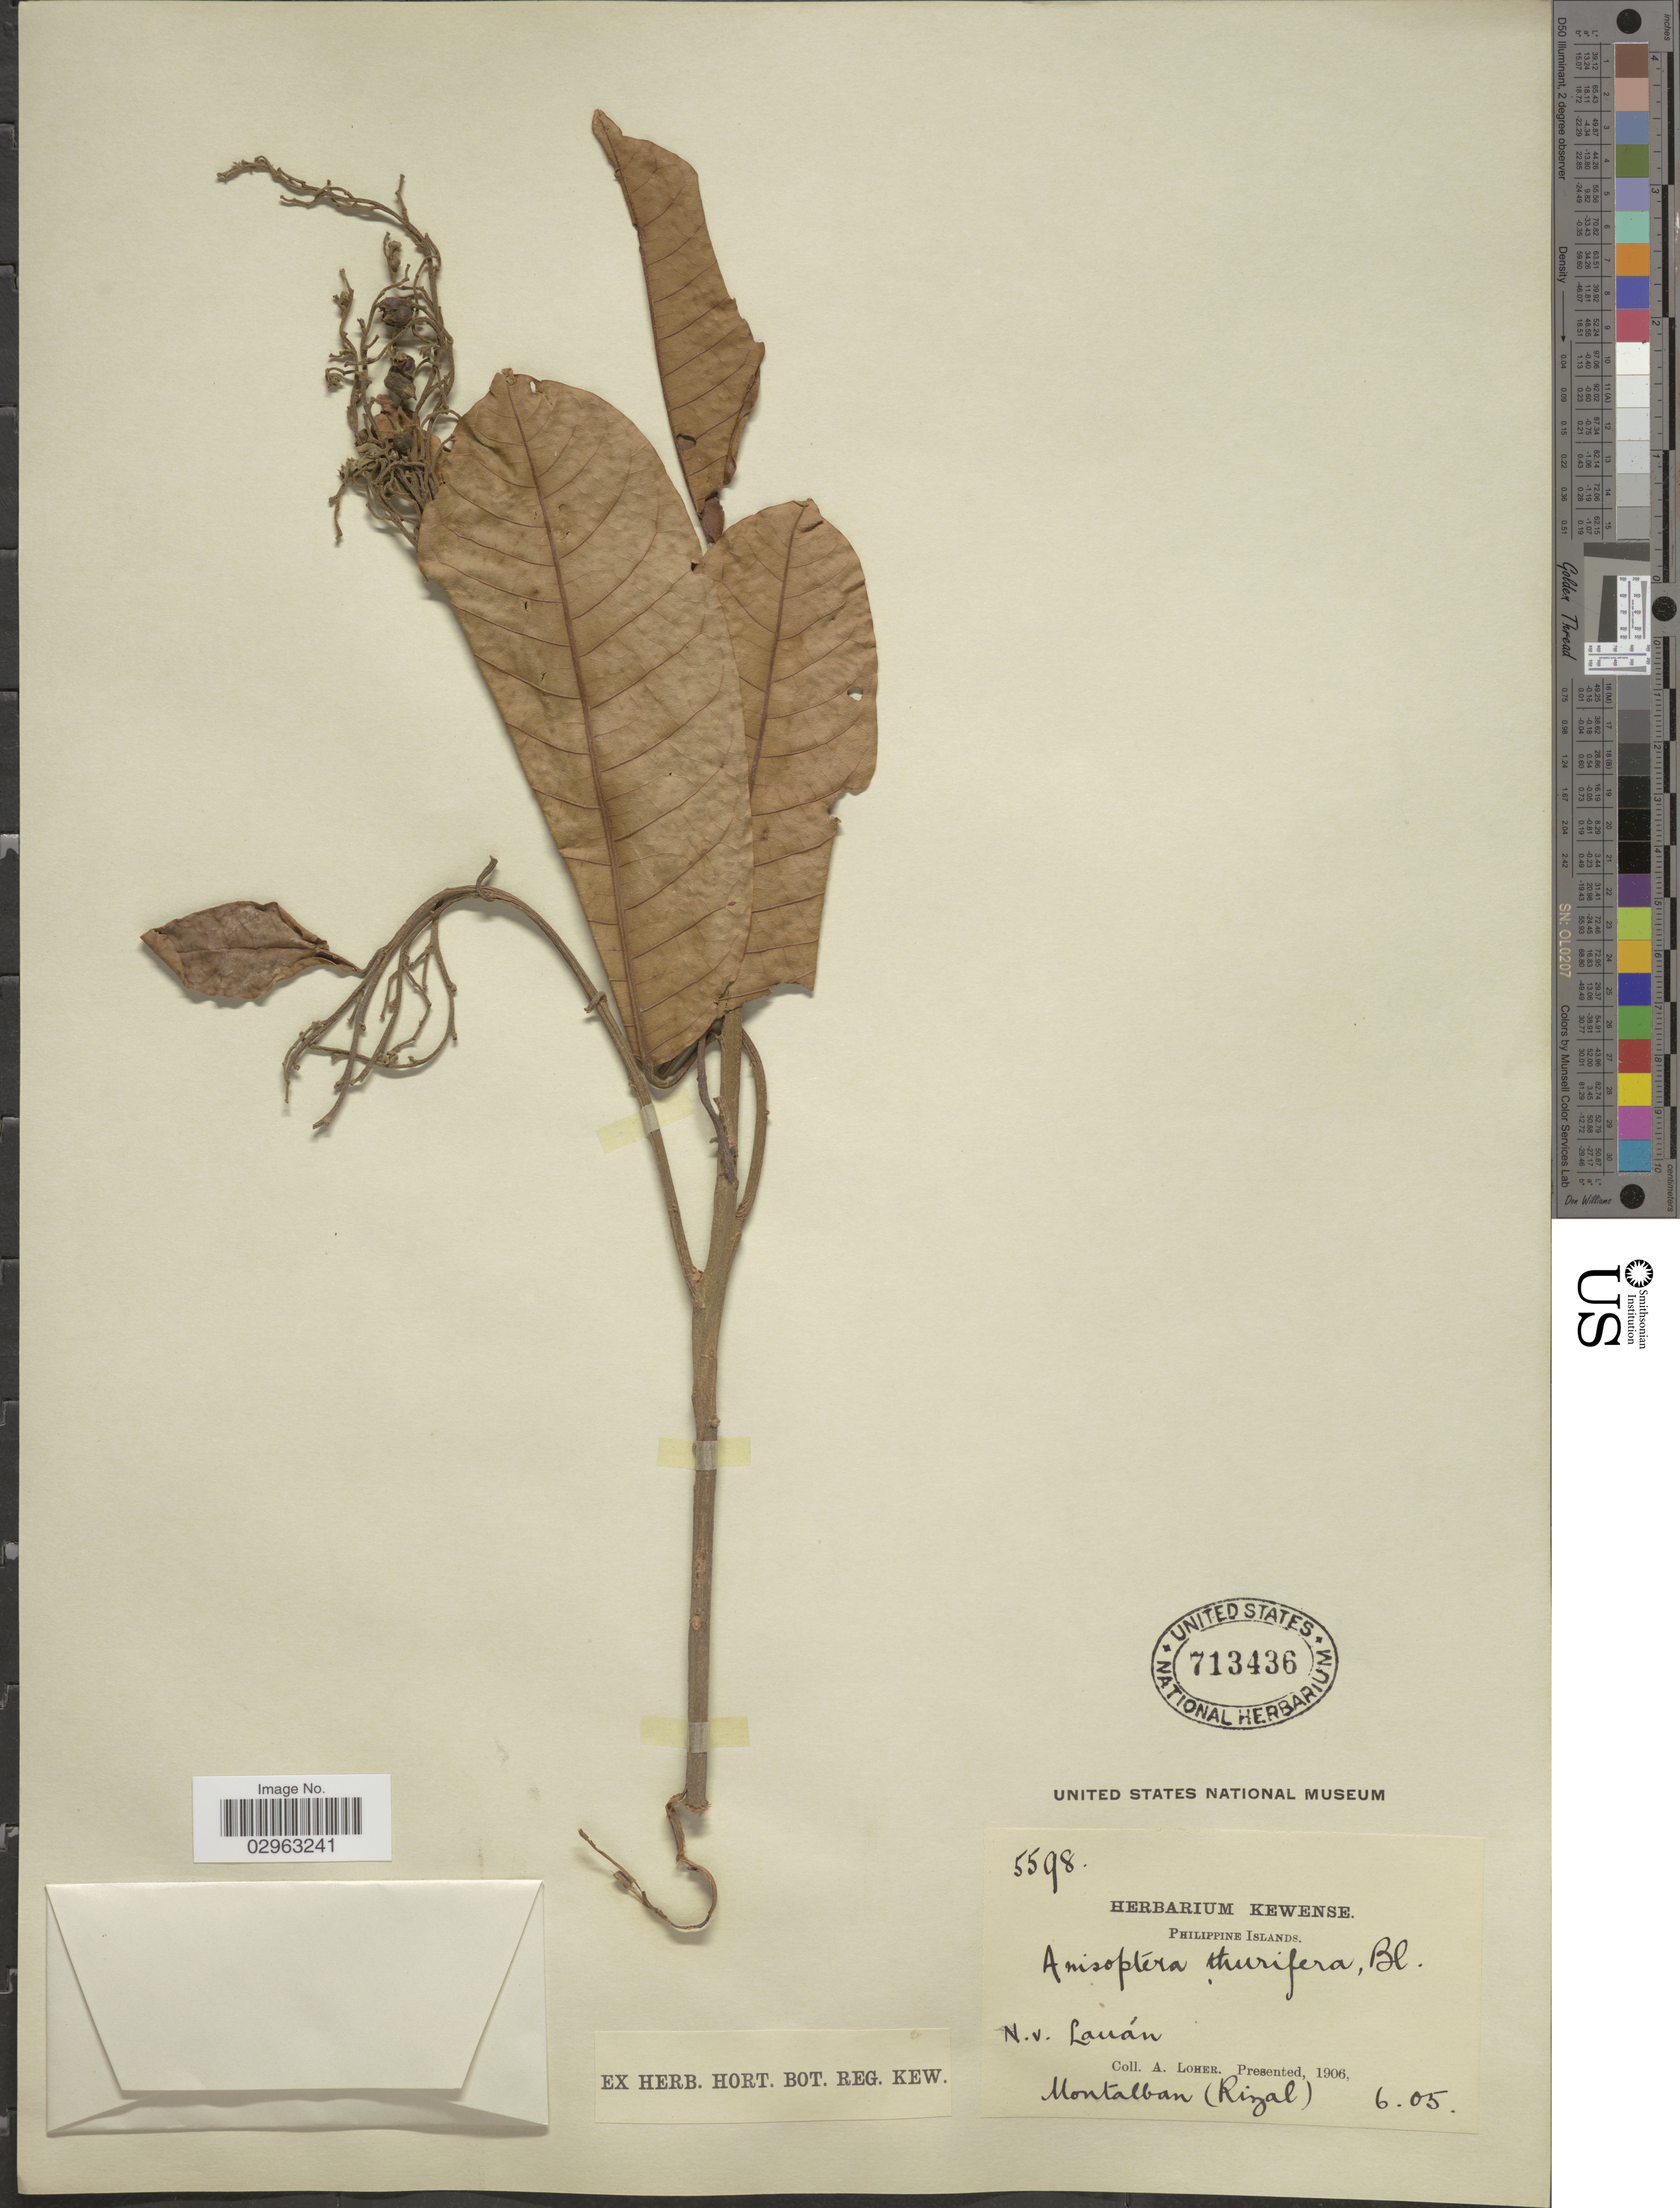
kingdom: Plantae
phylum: Tracheophyta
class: Magnoliopsida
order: Malvales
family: Dipterocarpaceae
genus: Anisoptera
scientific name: Anisoptera thurifera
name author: (Blanco) Blume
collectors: A. Loher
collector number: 5598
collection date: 1906-05-06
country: Philippines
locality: Montalban (Rizal).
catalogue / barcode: US 713436